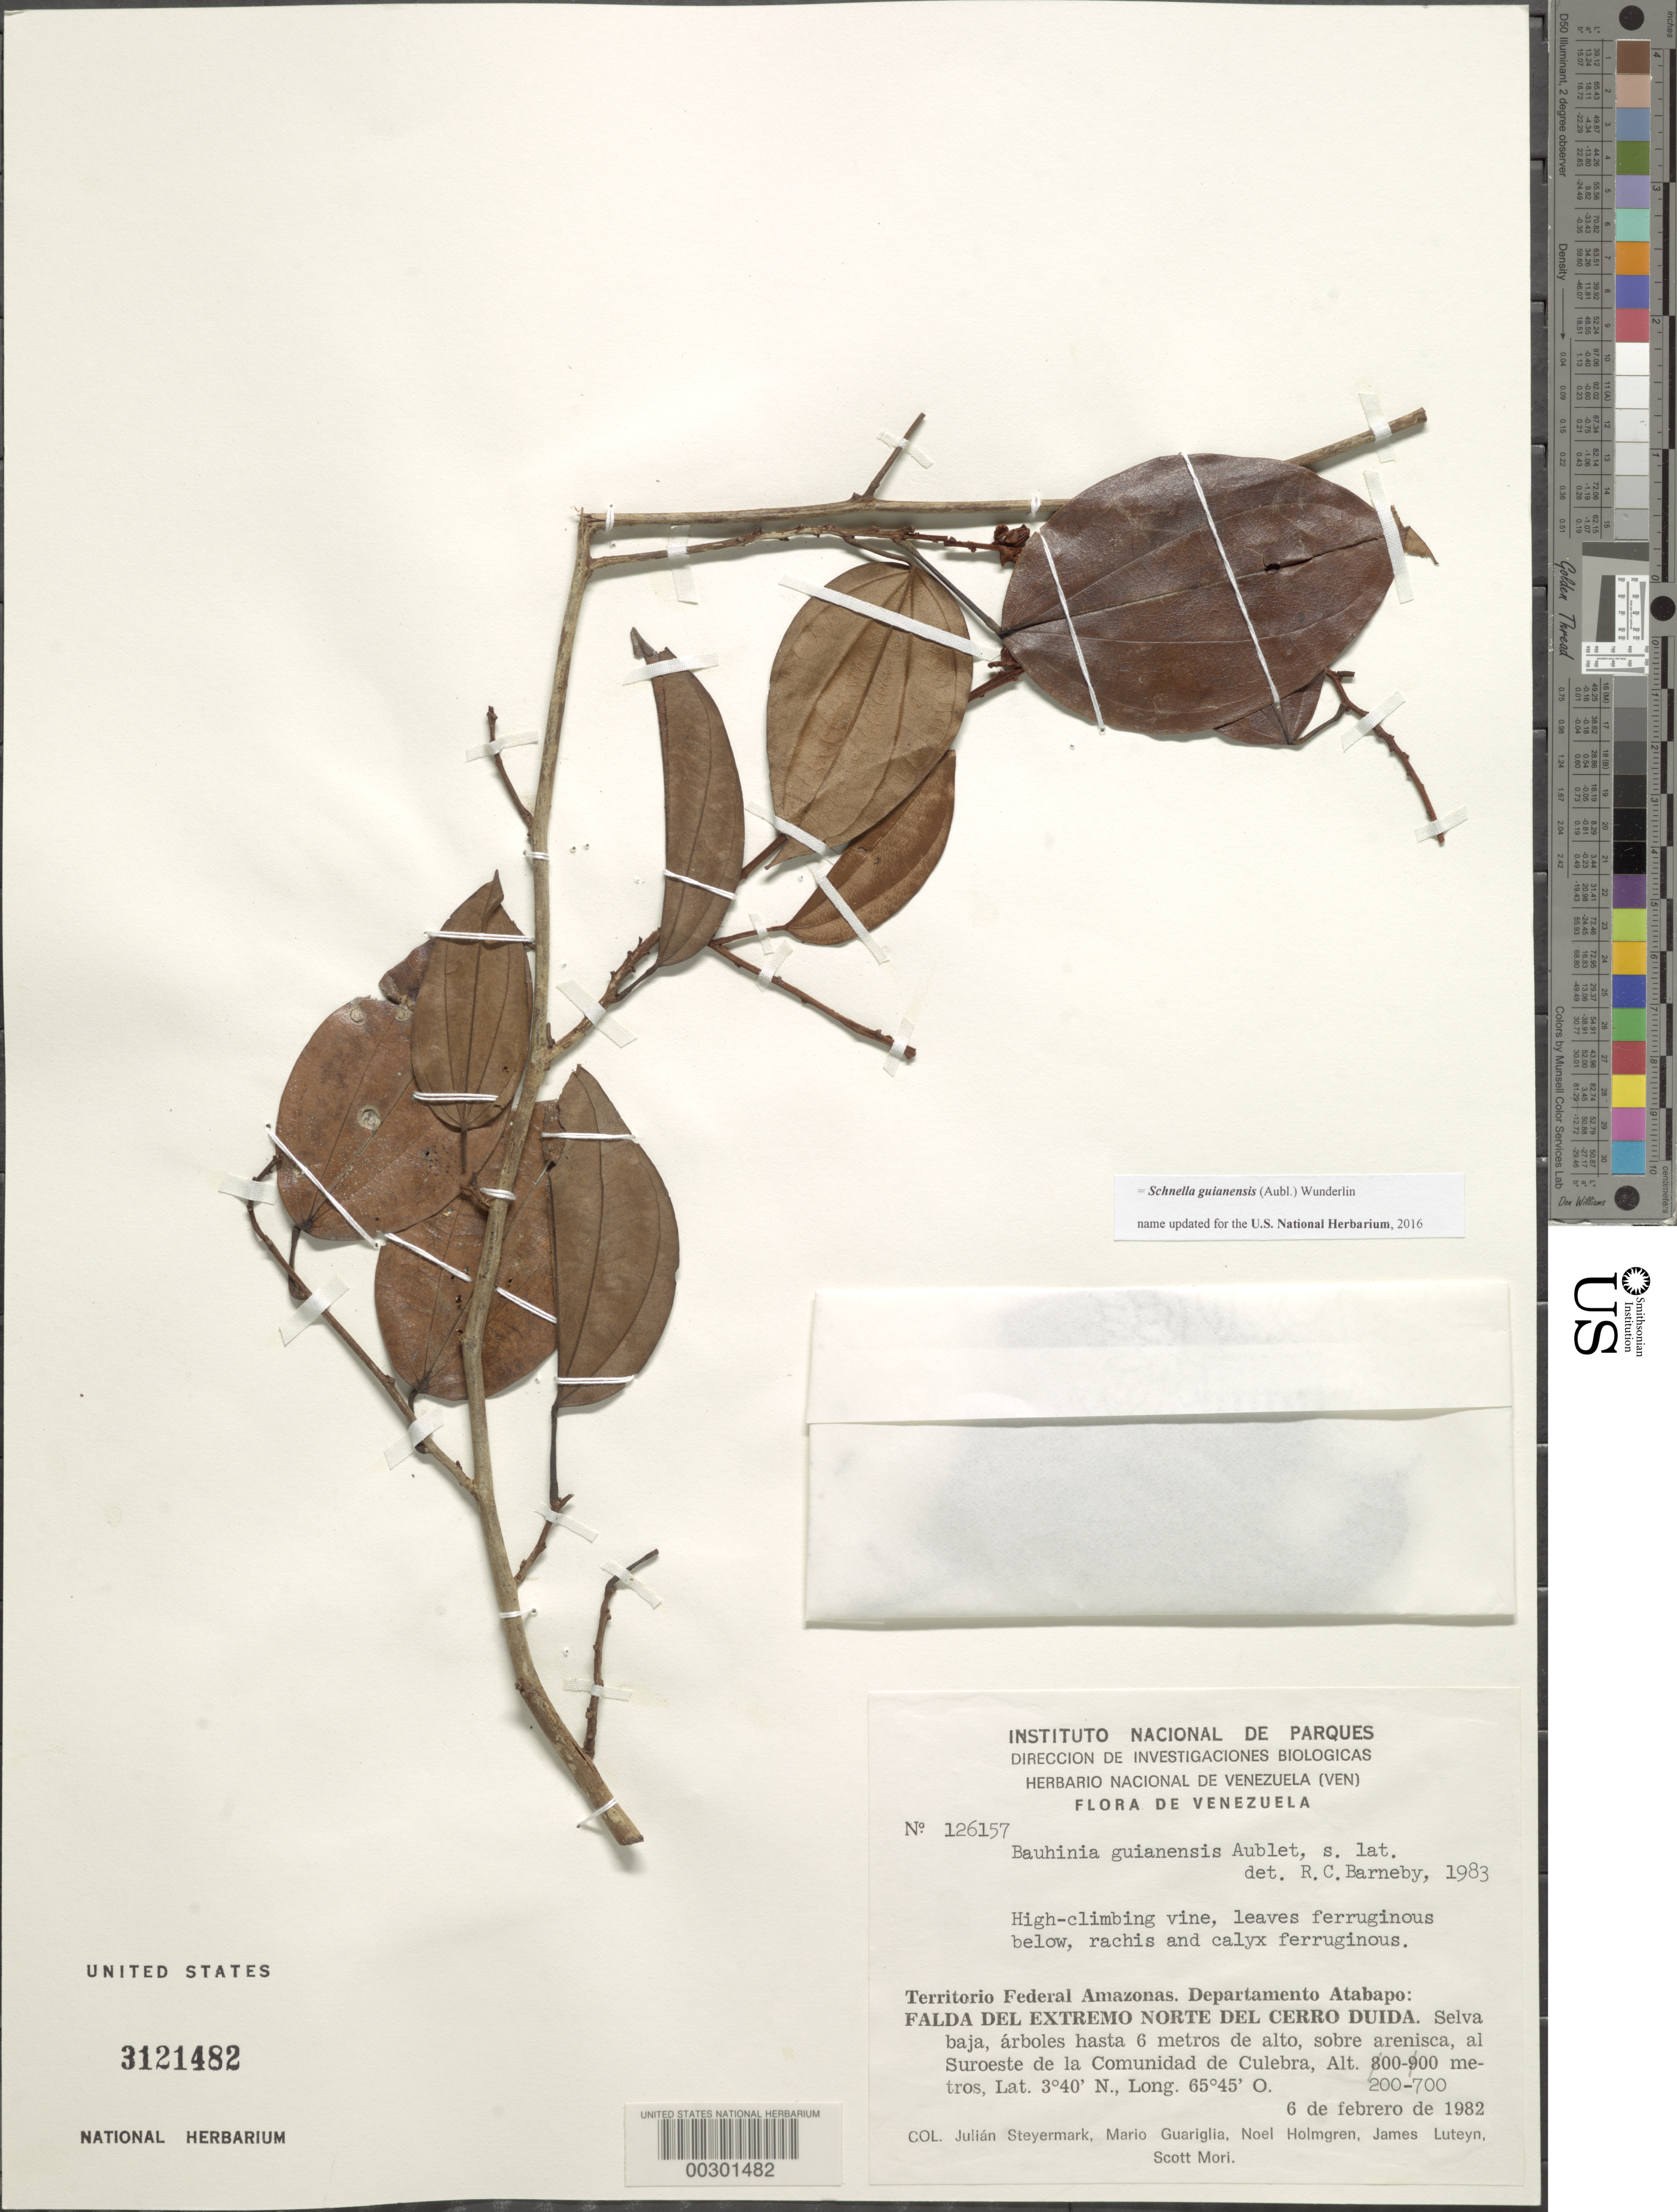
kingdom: Plantae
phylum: Tracheophyta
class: Magnoliopsida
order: Fabales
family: Fabaceae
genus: Schnella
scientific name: Schnella guianensis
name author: (Aubl.) Wunderlin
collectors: J. Steyermark, M. Guariglia P., N. H. Holmgren, J. L. Luteyn & S. Mori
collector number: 126157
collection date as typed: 06 Feb 1982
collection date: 1982-02-06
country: Venezuela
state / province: Amazonas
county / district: Atabapo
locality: La Falda extreme N of Cerro Duida, SE of la comunidad de Culebra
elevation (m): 200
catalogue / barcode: US 3121482